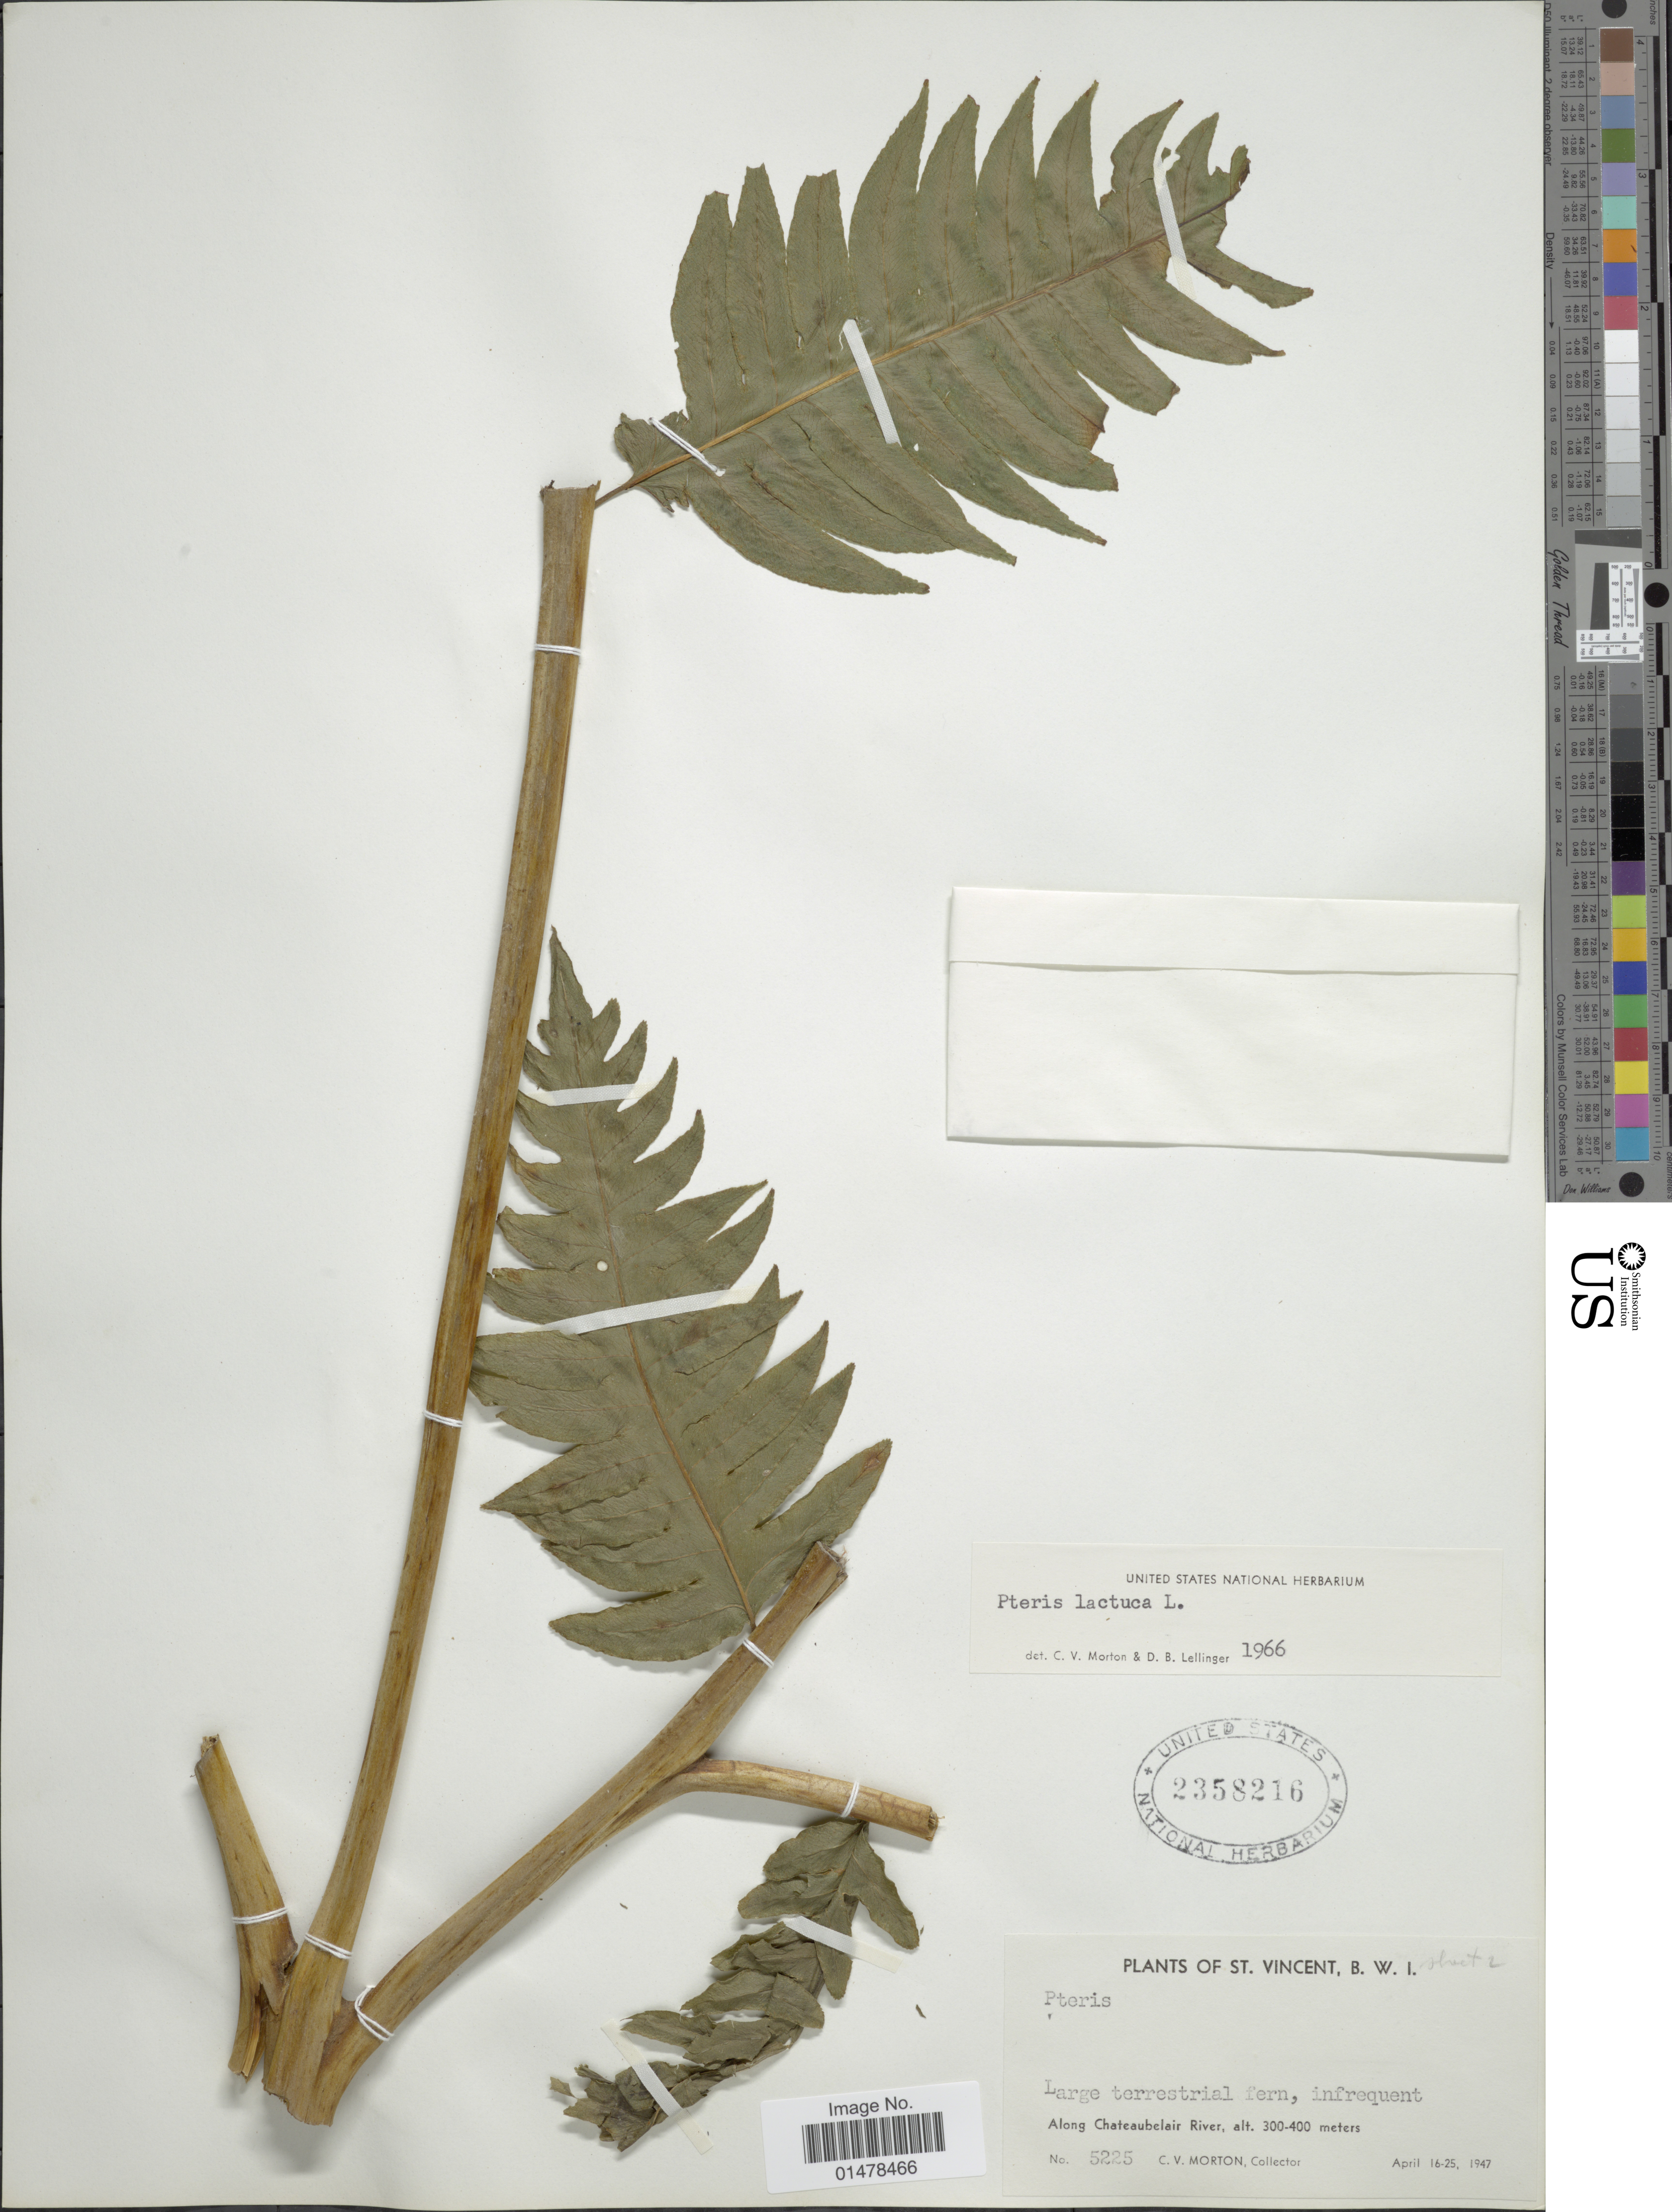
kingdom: Plantae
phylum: Tracheophyta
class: Polypodiopsida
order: Polypodiales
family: Pteridaceae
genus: Pteris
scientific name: Pteris arborea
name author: L.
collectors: C. V. Morton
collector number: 5225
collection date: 1947-04-16/1947-04-25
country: St. Vincent - Grenadines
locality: St Vincent, B.W.I. Along Chateaubelair River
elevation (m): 300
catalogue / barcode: US 2358216